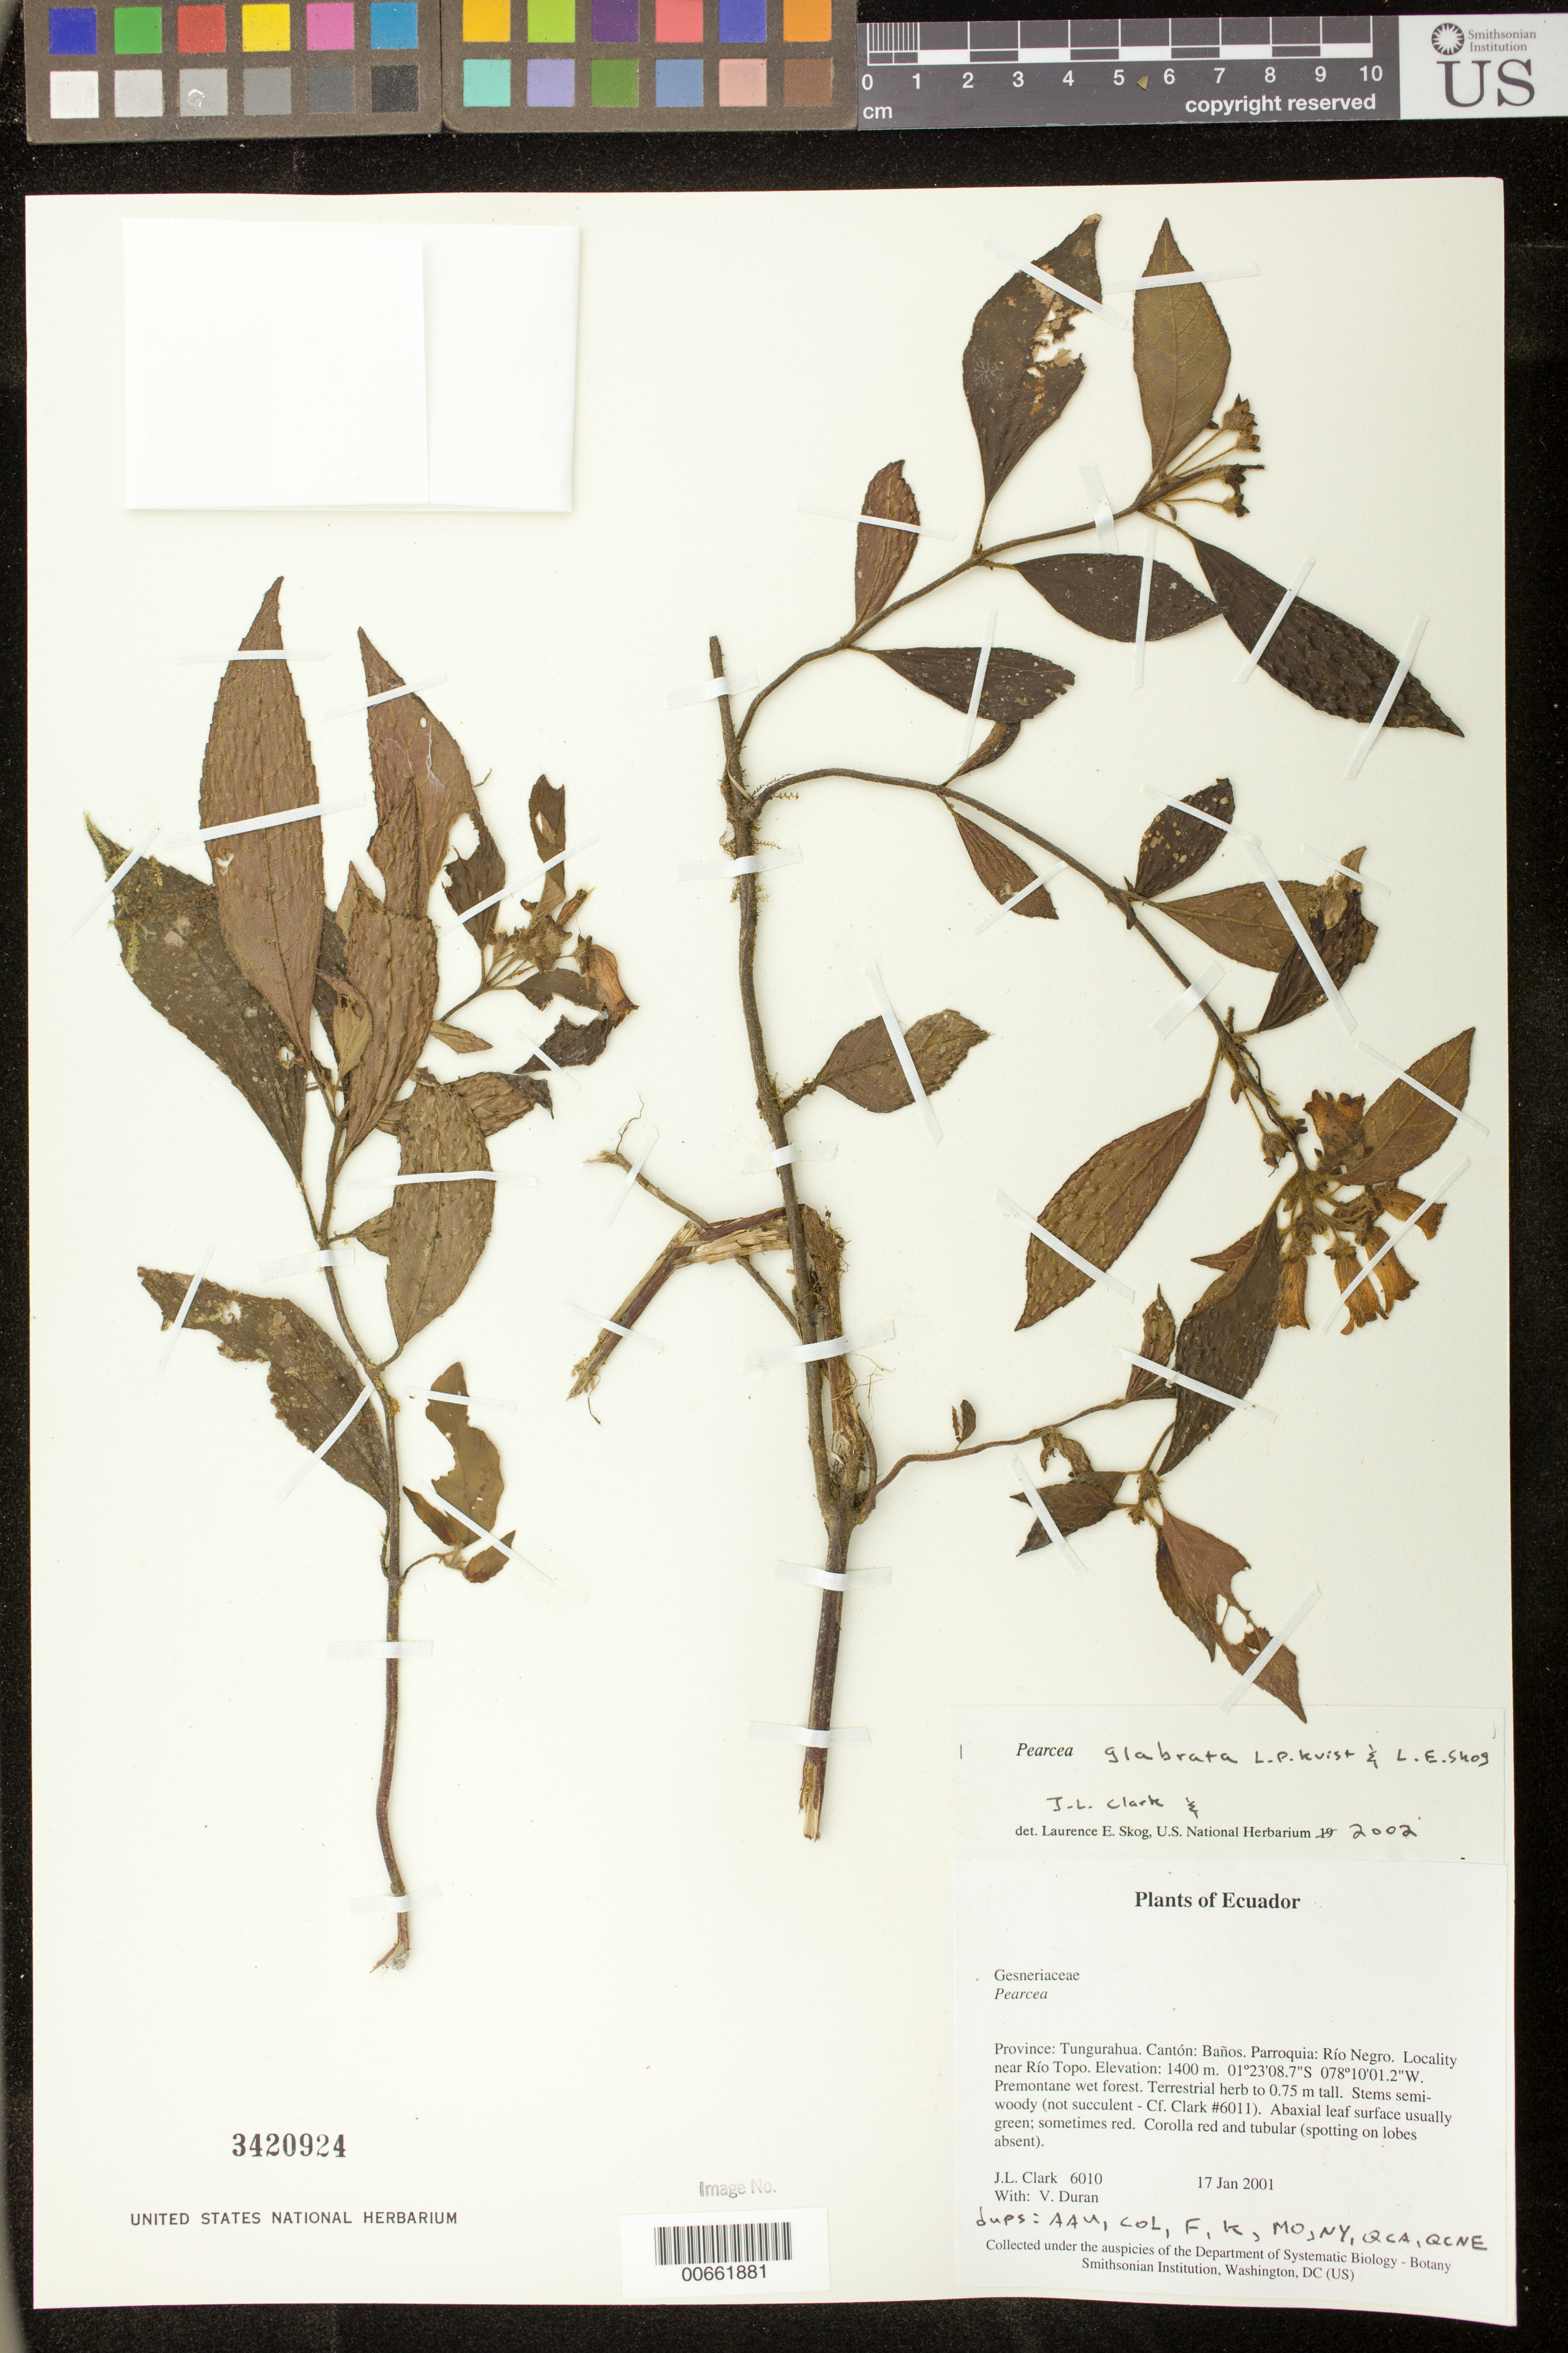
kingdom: Plantae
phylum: Tracheophyta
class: Magnoliopsida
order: Lamiales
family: Gesneriaceae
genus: Pearcea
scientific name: Pearcea glabrata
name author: L.P. Kvist & L.E. Skog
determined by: Clark, J. L.; Skog, Laurence E.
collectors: J. L. Clark & V. Duran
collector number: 6010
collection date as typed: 17 Jan 2001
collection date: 2001-01-17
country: Ecuador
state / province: Tungurahua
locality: Cantón: Baños. Parroquia: Río Negro. Locality near Río Topo.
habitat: Premontane wet forest.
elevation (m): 1400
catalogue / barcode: US 3420924